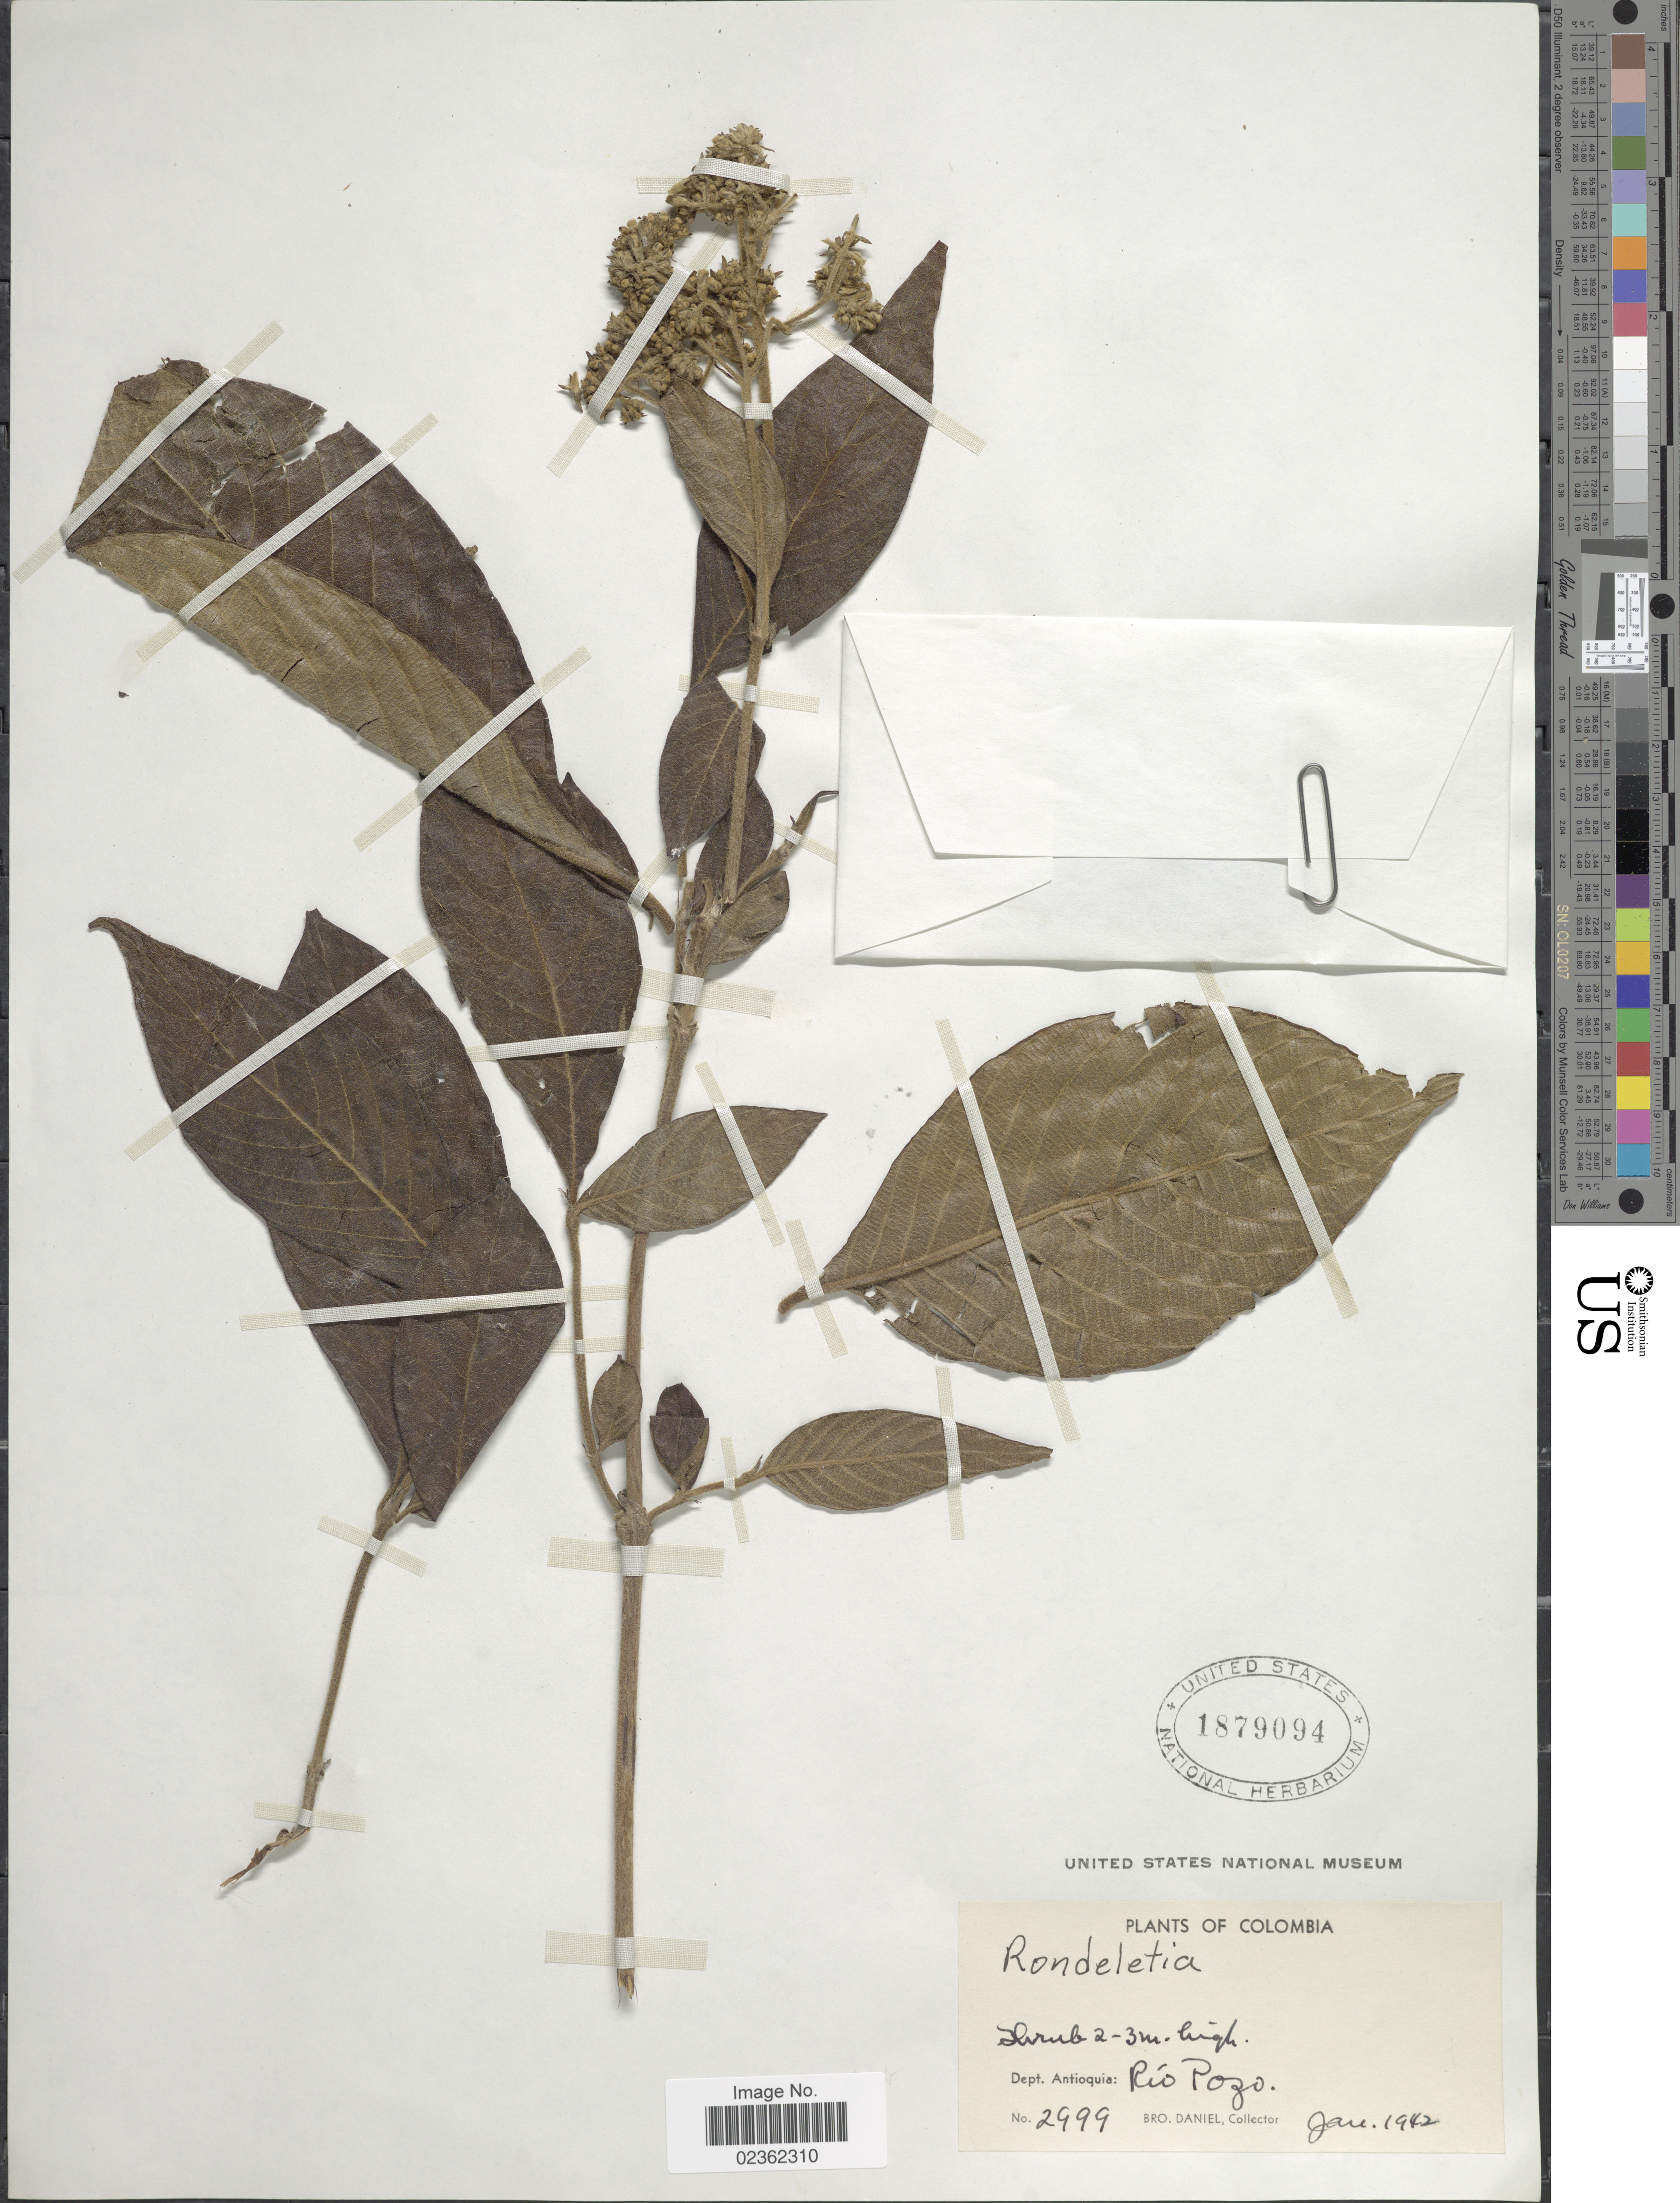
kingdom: Plantae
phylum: Tracheophyta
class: Magnoliopsida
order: Gentianales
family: Rubiaceae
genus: Rondeletia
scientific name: Rondeletia sp.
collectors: Bro. Daniel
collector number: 2999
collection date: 1942-01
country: Colombia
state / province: Antioquia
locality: Rio Pozo.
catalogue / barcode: US 1879094